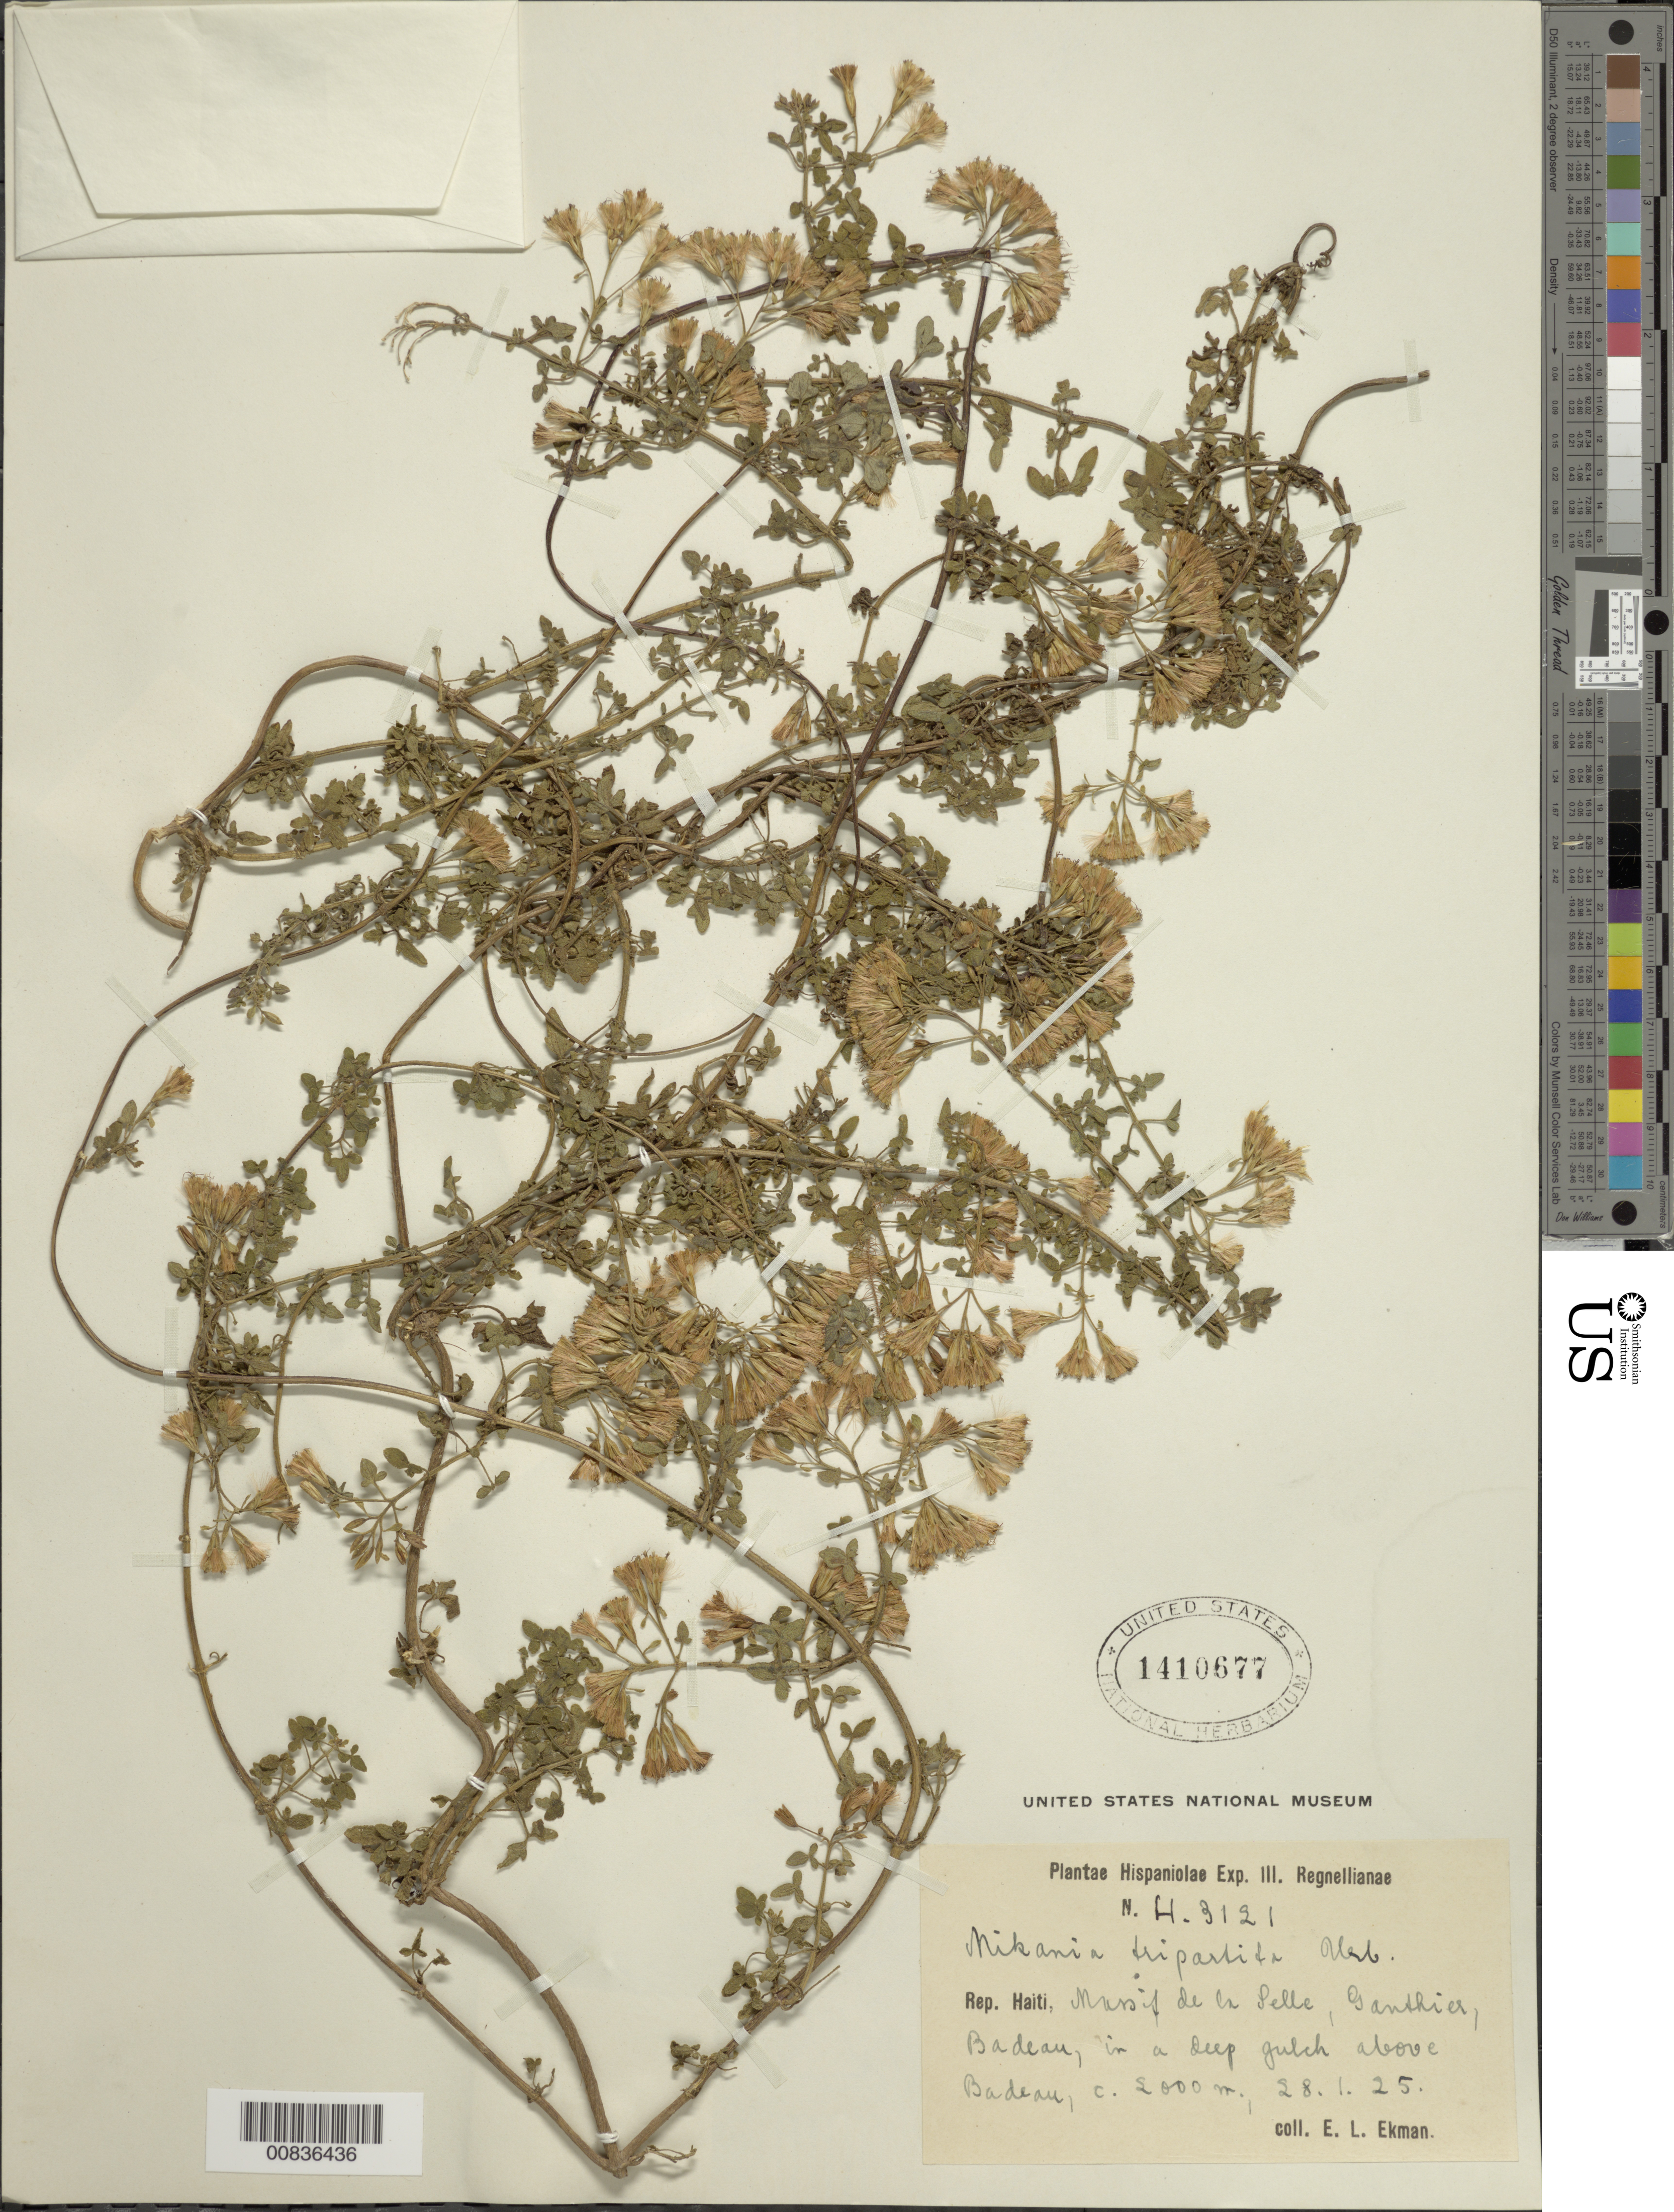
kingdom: Plantae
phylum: Tracheophyta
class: Magnoliopsida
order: Asterales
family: Asteraceae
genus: Mikania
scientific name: Mikania tripartita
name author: Urb. & Nied.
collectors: E. L. Ekman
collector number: H 3121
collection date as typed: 28 Jan 1925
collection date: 1925-01-28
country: Haiti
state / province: Ouest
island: Hispaniola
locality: Massif de la selle, Ganthier, above Badeau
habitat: In a deep gulch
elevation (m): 2000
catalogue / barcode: US 1410677